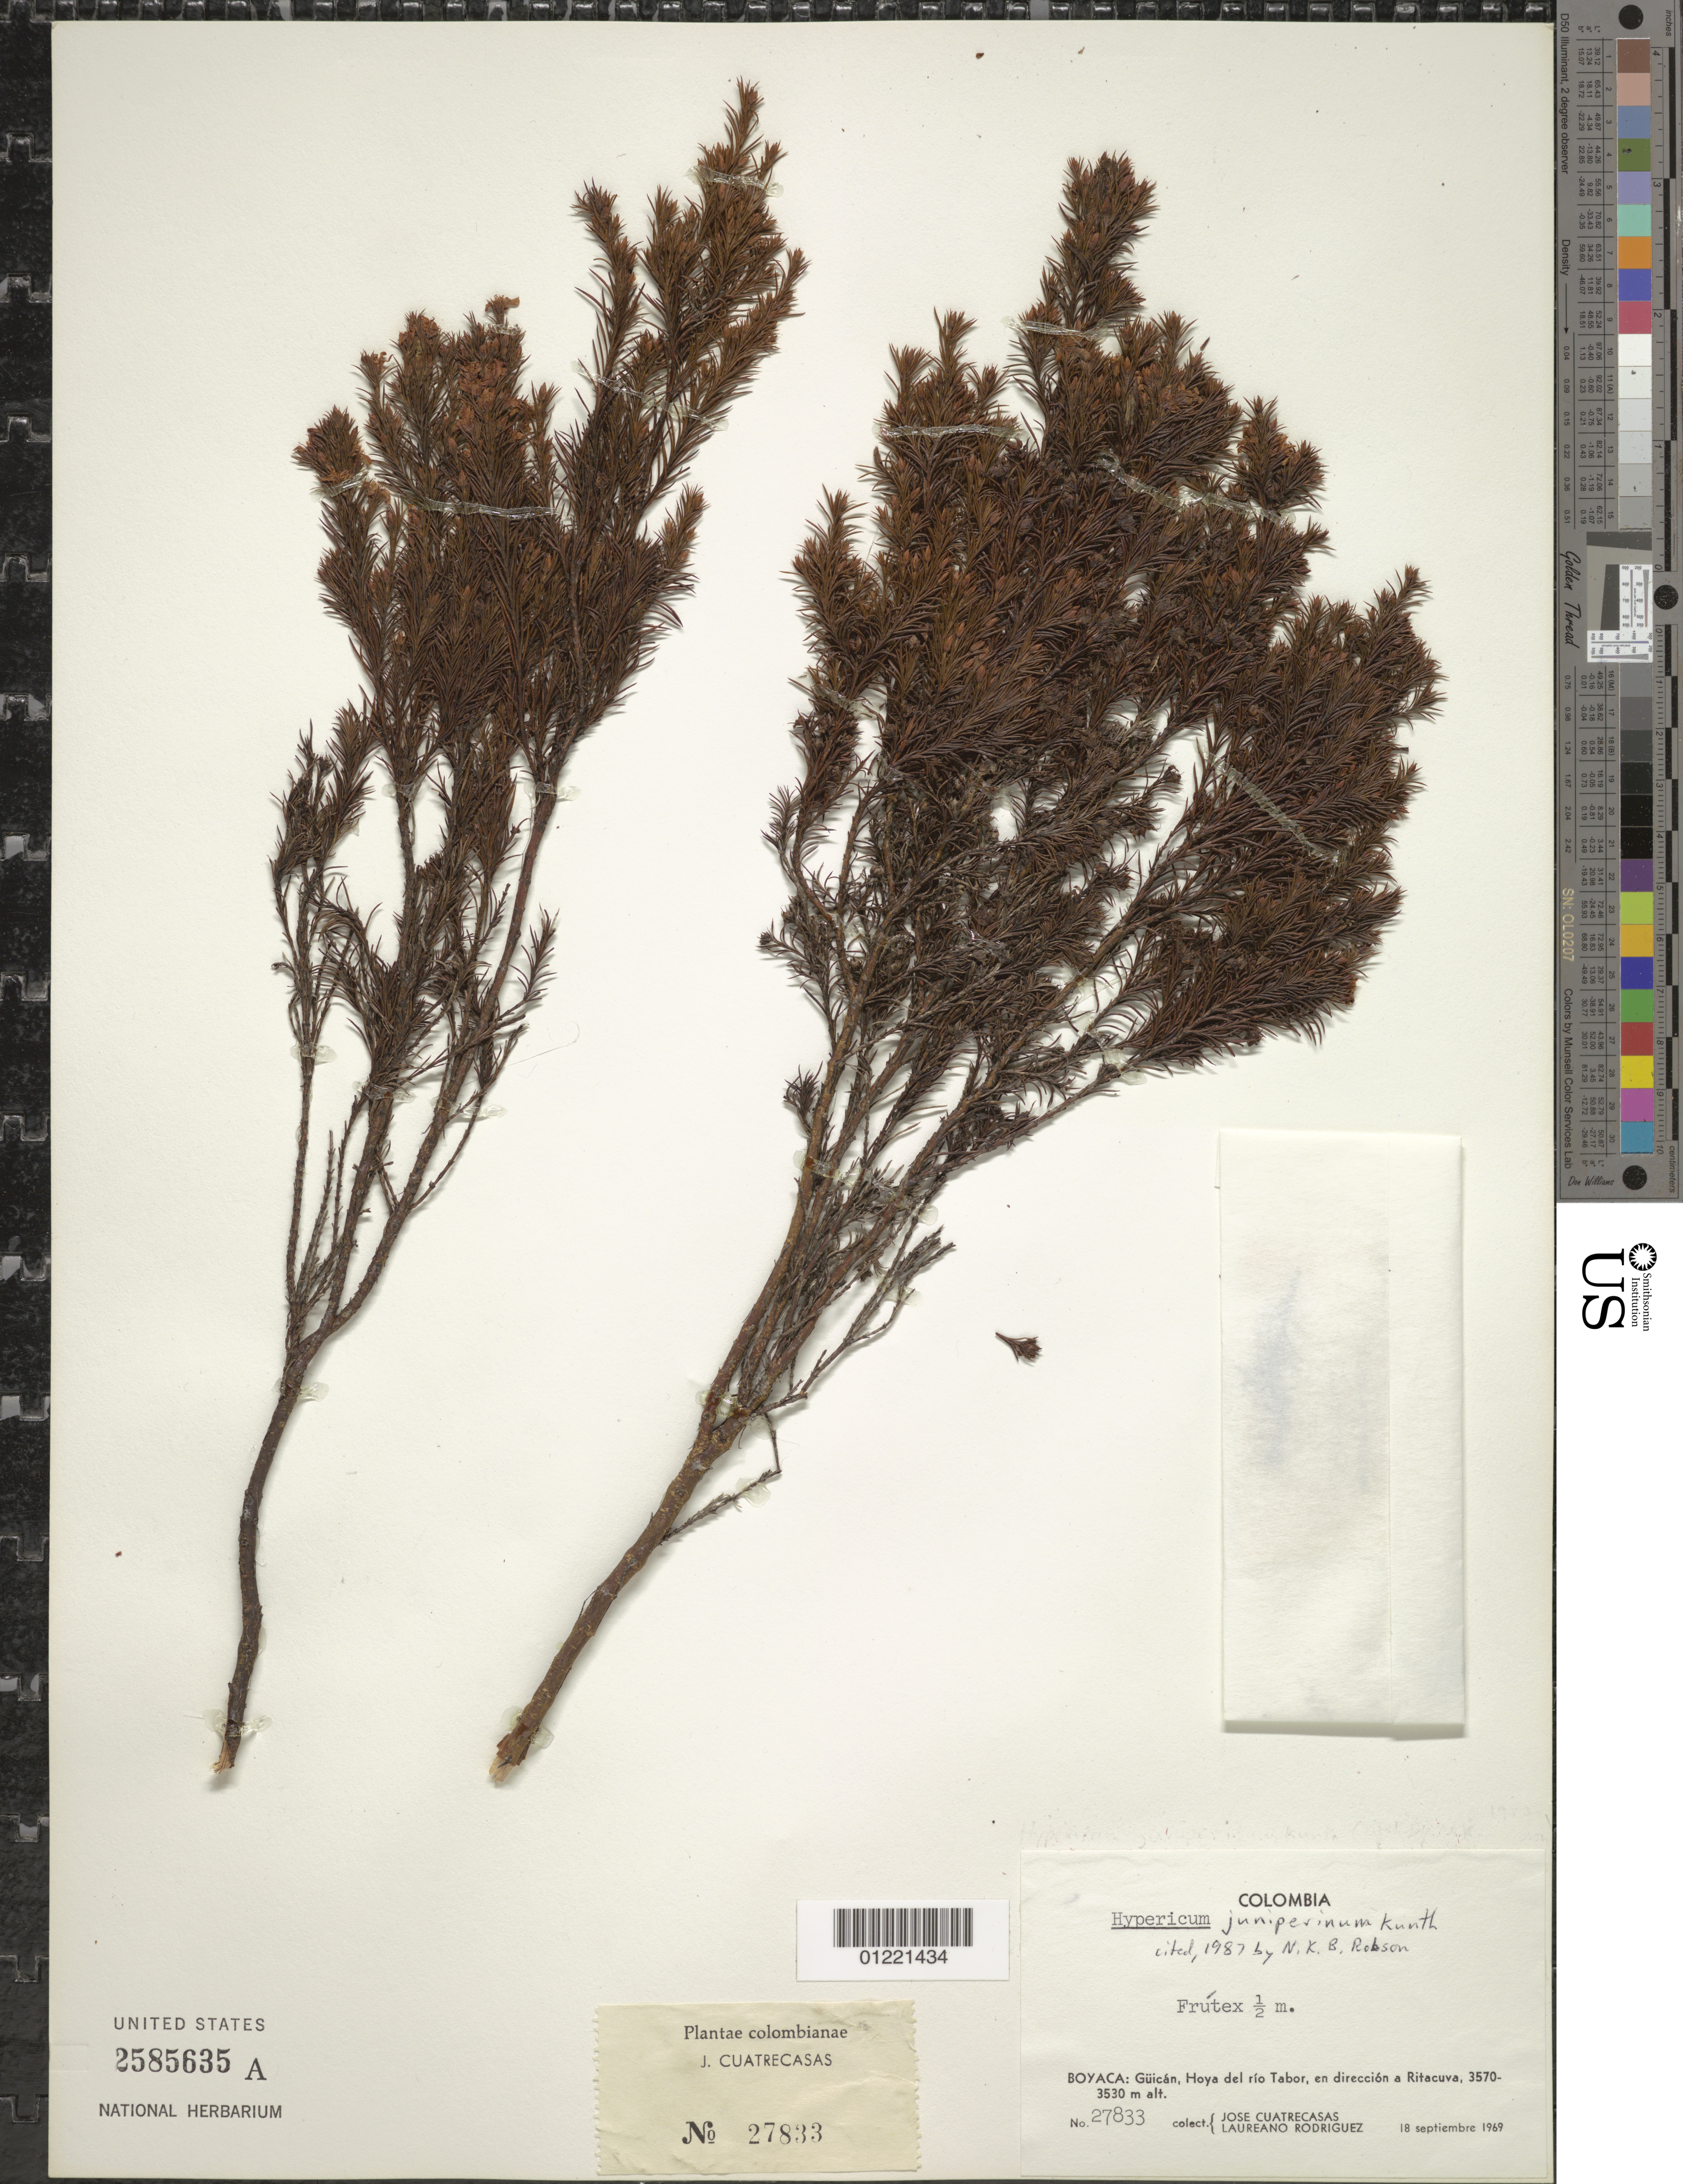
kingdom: Plantae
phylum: Tracheophyta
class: Magnoliopsida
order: Malpighiales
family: Hypericaceae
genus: Hypericum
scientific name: Hypericum juniperinum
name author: Kunth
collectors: J. Cuatrecasas & L. Rodriguez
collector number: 27833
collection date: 1969-09-18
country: Colombia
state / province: Boyacá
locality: Güicán, Hoya del río Tabor, en dirección a Ritacuva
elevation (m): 3530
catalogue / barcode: US 2585635A